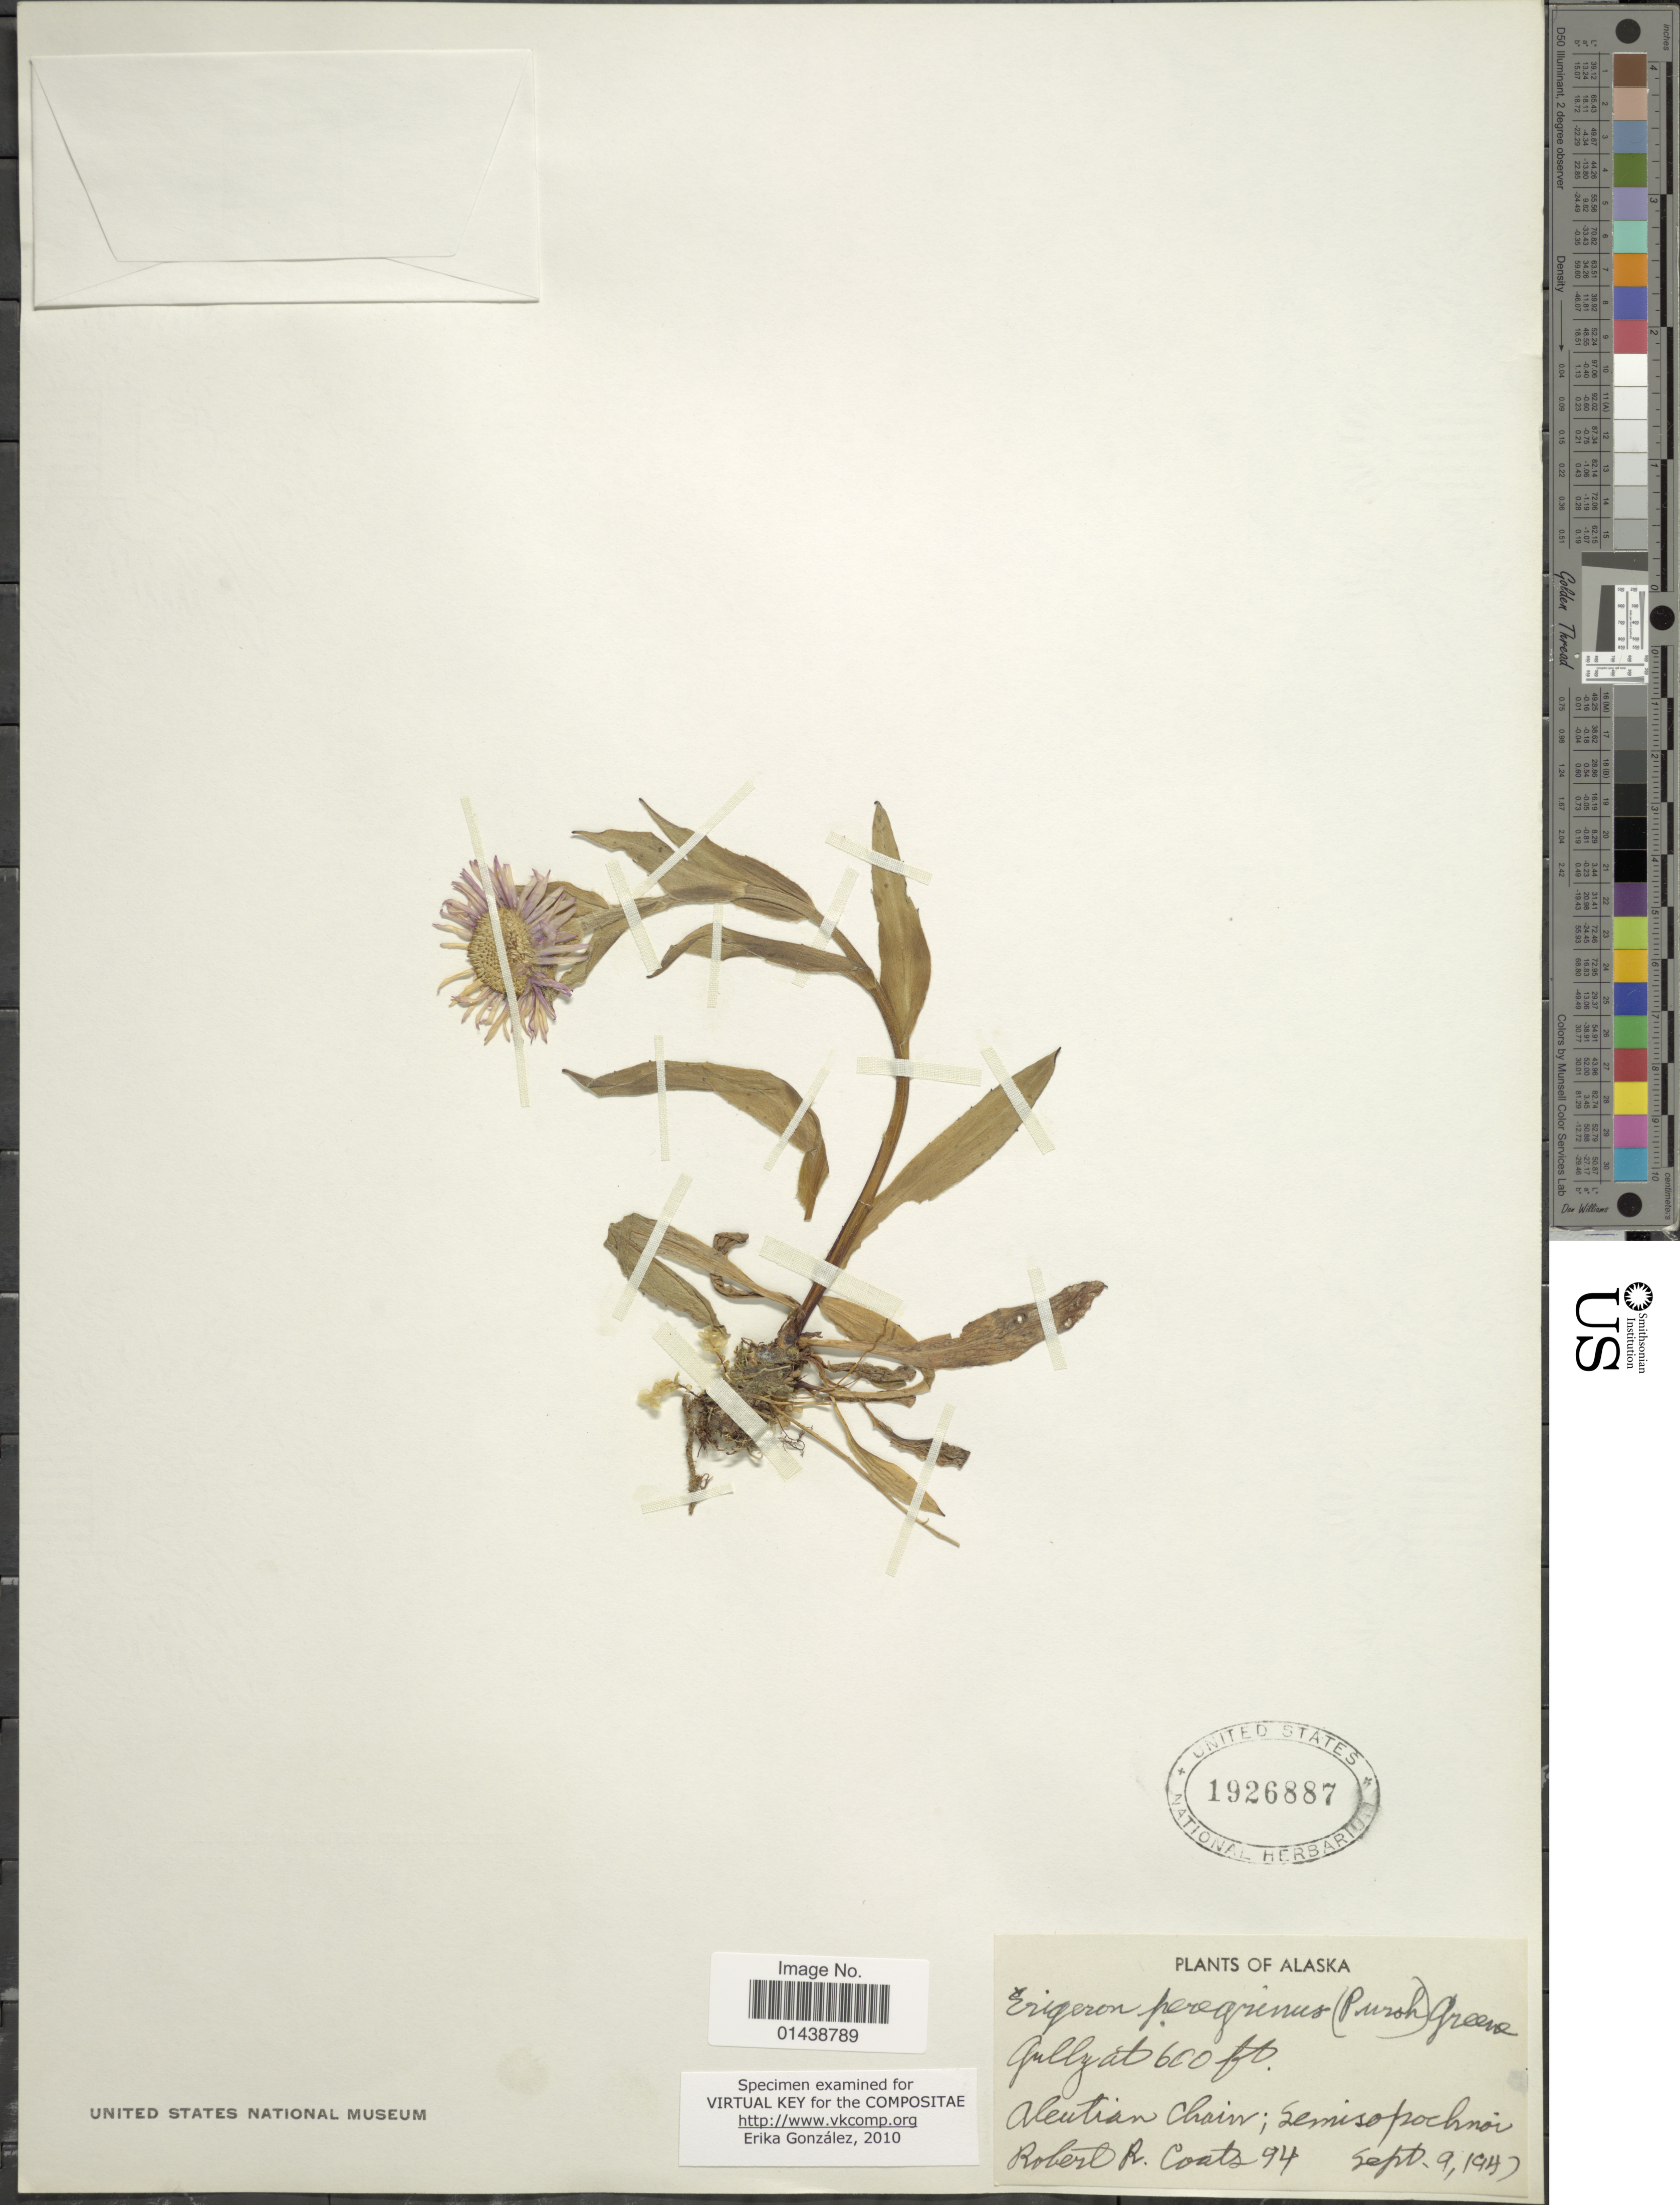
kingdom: Plantae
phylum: Tracheophyta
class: Magnoliopsida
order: Asterales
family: Asteraceae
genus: Erigeron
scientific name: Erigeron peregrinus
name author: (Banks ex Pursh) Greene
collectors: R. Coats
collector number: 94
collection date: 1947-09-09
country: United States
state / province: Alaska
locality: Aleutian Chain; Semisopochnoi.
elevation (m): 183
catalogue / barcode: US 1926887